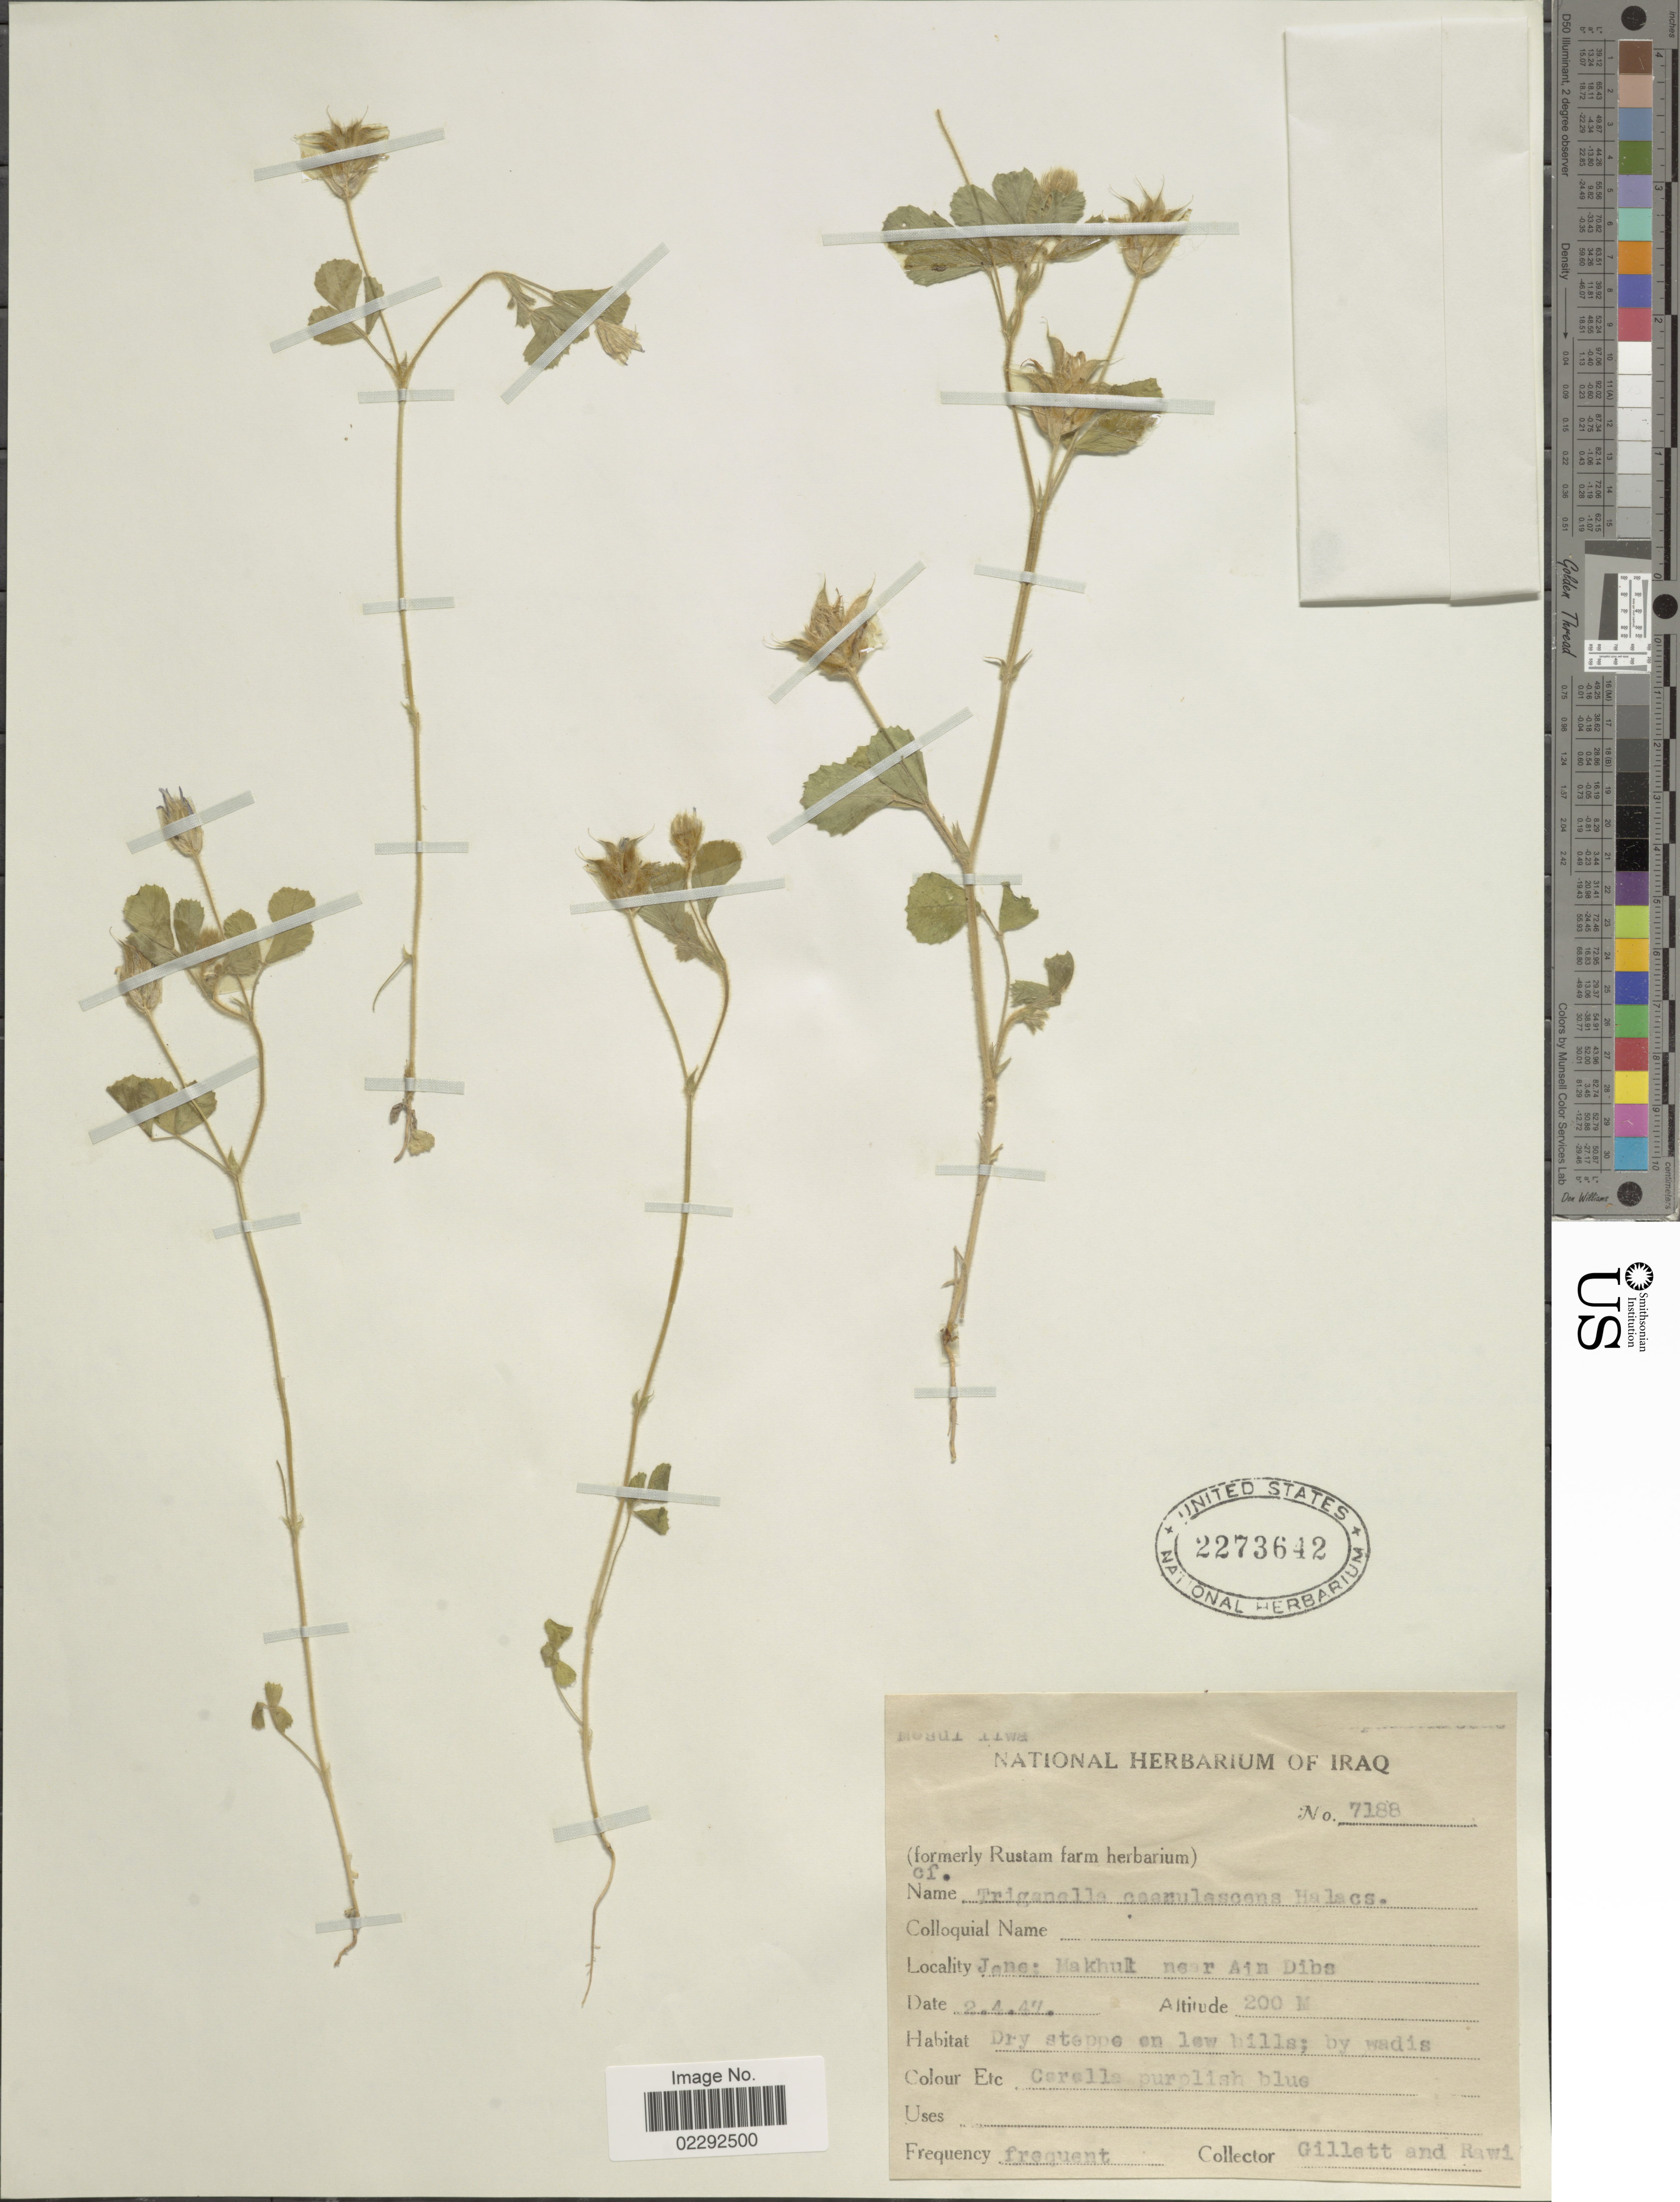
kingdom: Plantae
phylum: Tracheophyta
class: Magnoliopsida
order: Fabales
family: Fabaceae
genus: Trigonella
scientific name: Trigonella coerulescens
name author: Halácsy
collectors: Gillett, -- & -. Rawi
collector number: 7188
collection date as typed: Transcribed d/m/y: 2/4/47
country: Iraq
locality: Mesul liwa. Jene; Makhul near Ain Diba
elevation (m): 200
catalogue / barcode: US 2273642